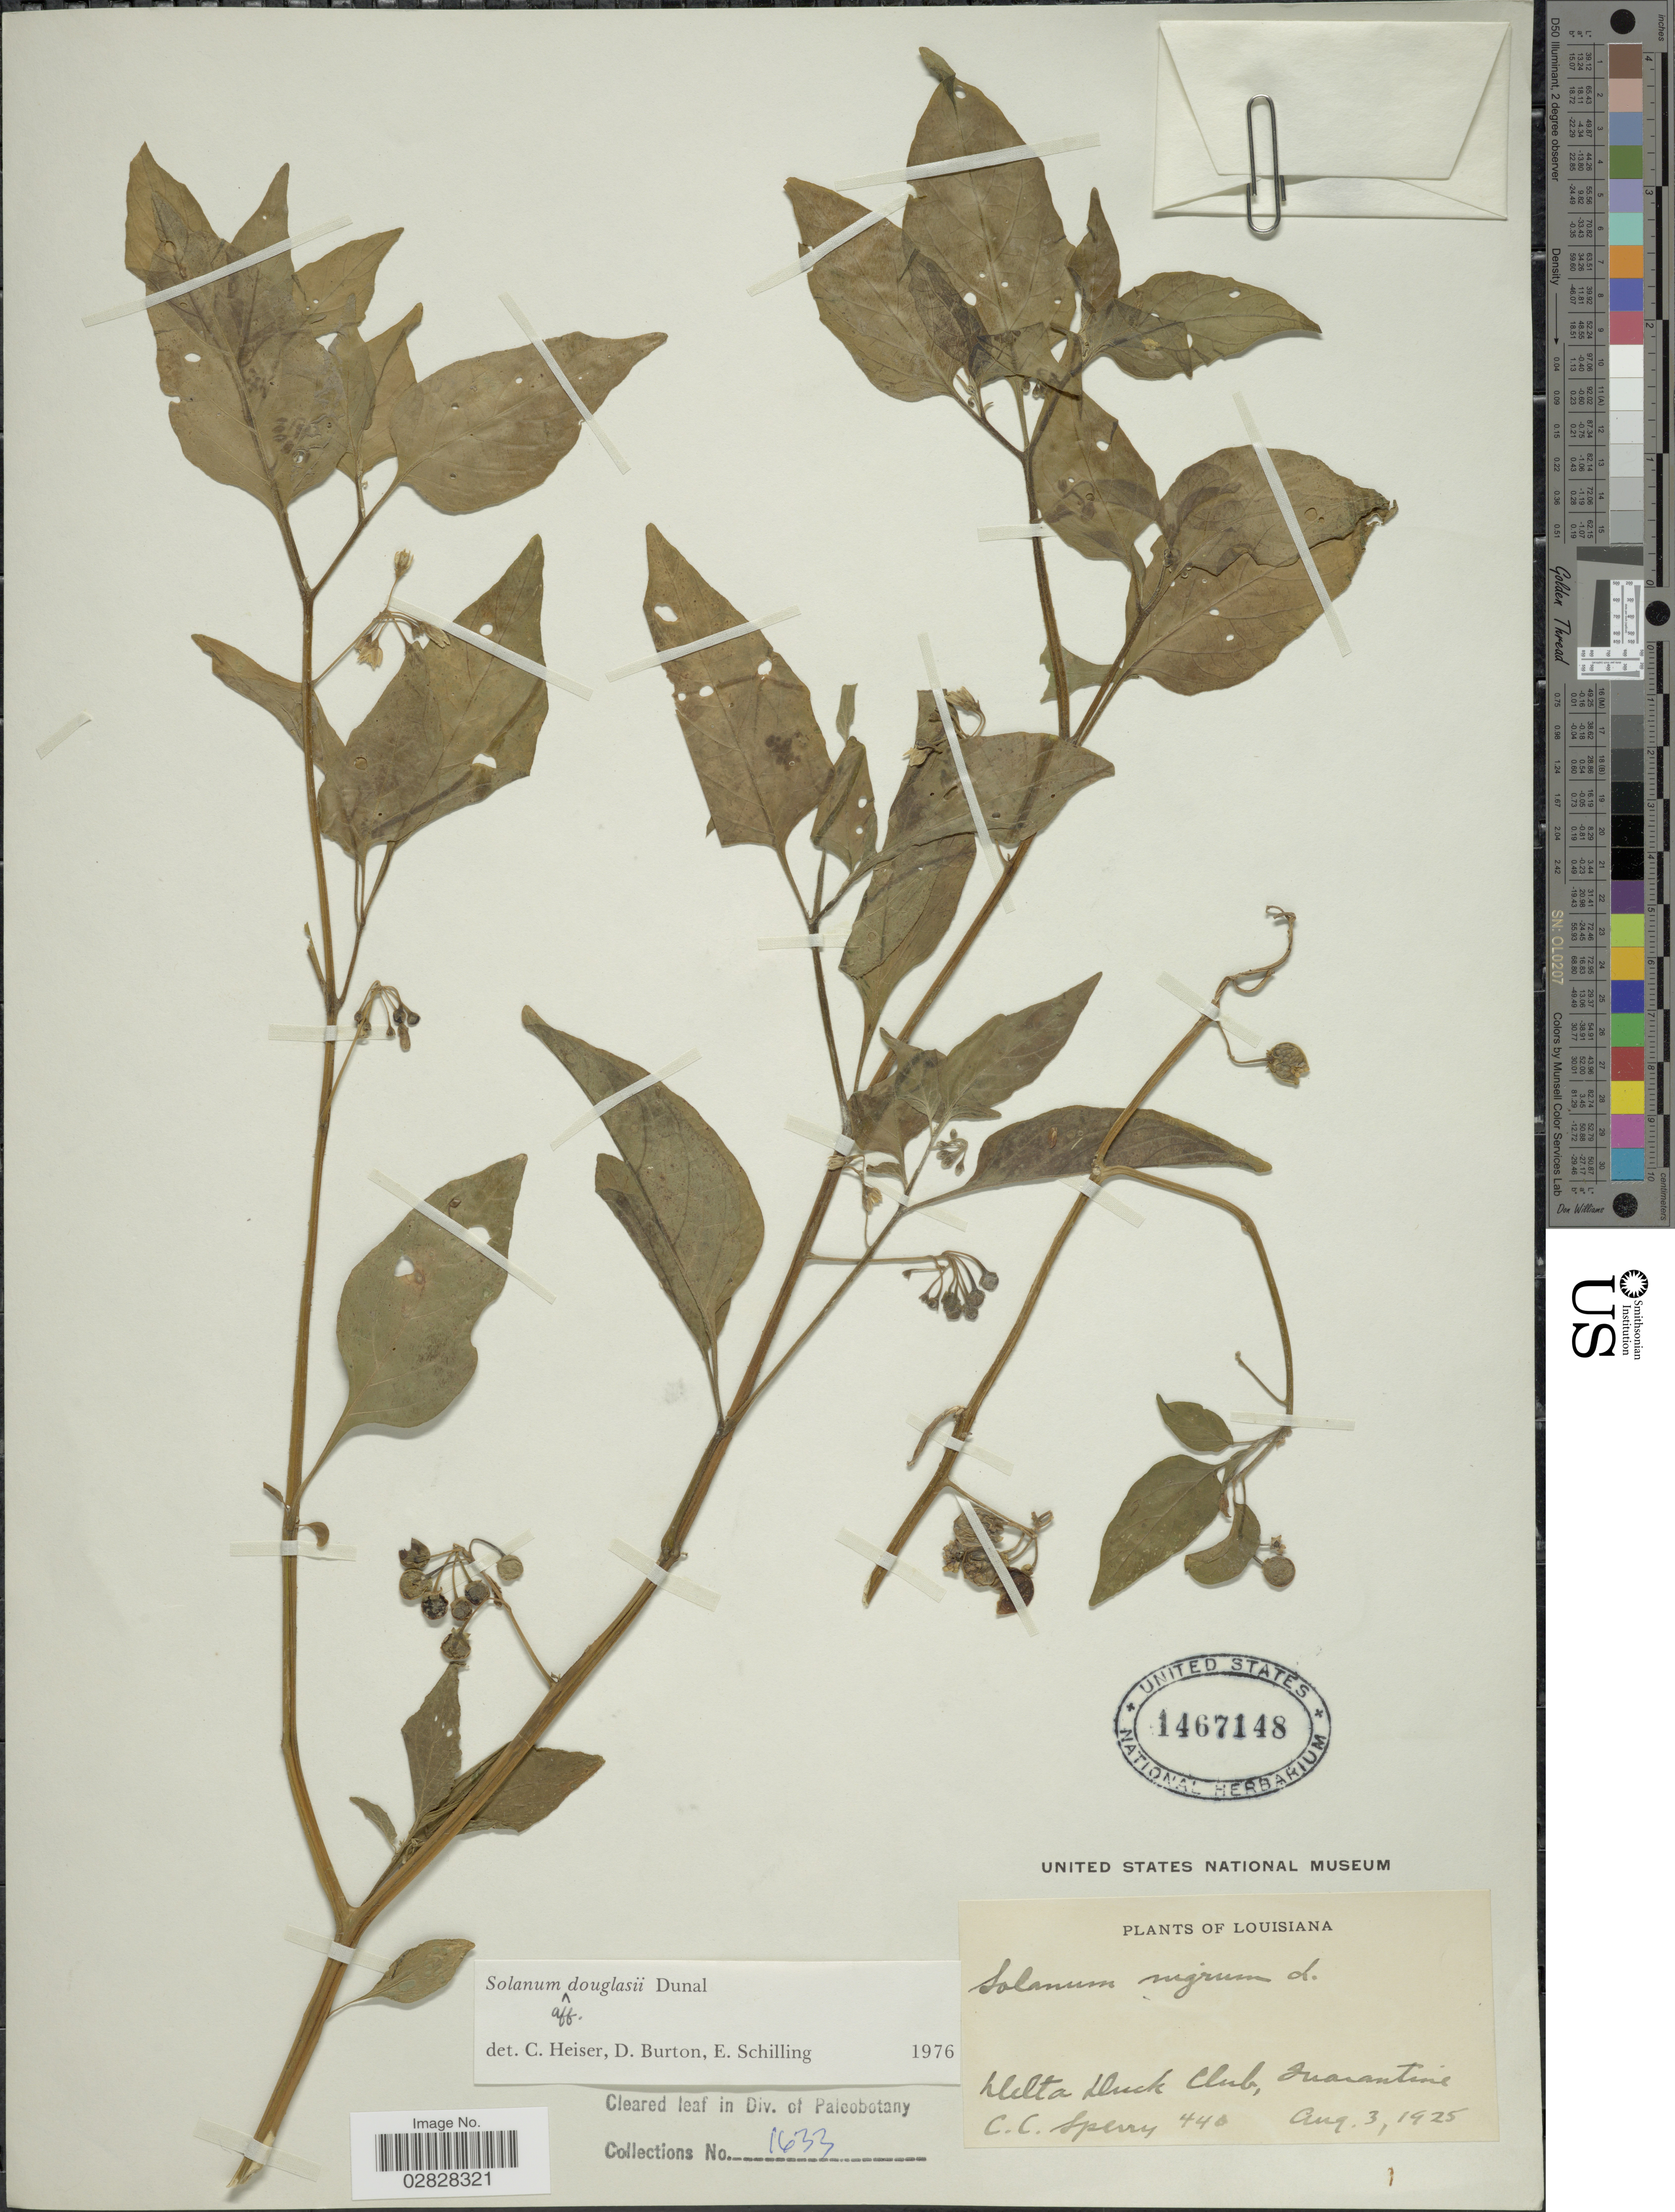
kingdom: Plantae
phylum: Tracheophyta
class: Magnoliopsida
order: Solanales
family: Solanaceae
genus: Solanum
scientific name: Solanum douglasii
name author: Dunal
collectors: C. C. Sperry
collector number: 440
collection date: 1925-08-03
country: United States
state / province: Louisiana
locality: Delta Duck Club. Quarantine.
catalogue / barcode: US 1467148